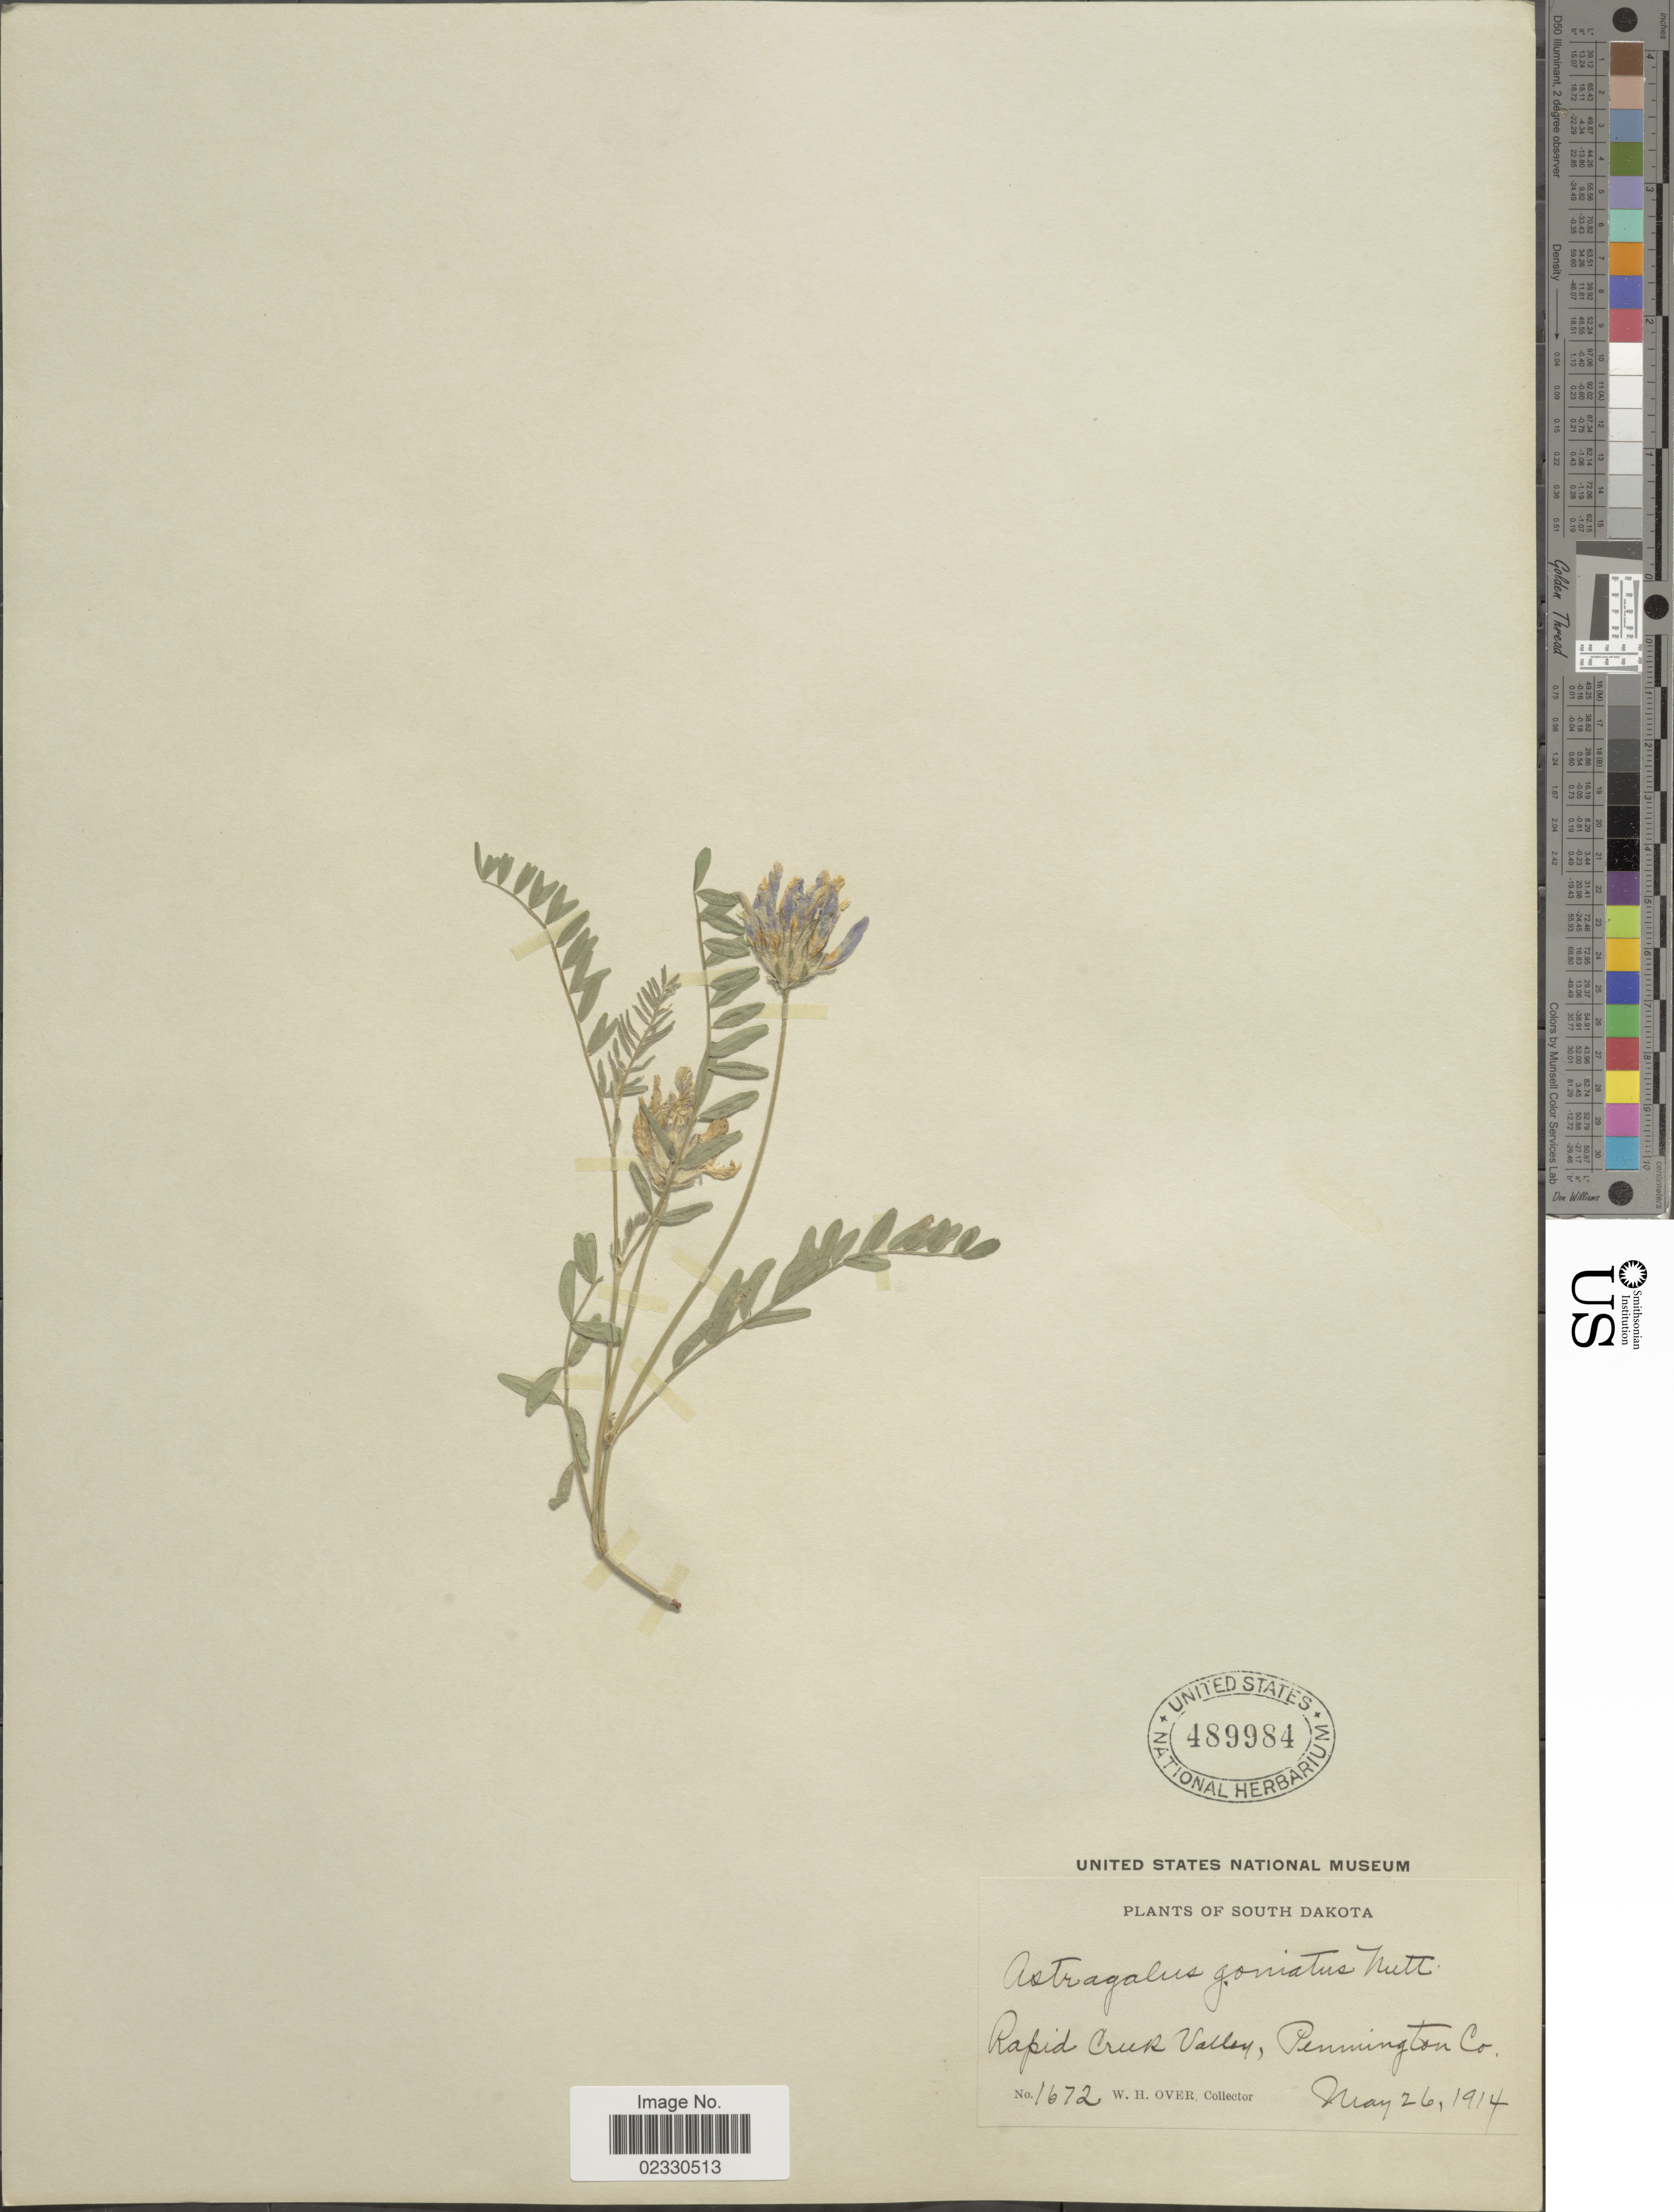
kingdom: Plantae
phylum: Tracheophyta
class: Magnoliopsida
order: Fabales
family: Fabaceae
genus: Astragalus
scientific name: Astragalus dasyglottis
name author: DC.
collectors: W. Over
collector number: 1672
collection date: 1914-05-26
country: United States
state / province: South Dakota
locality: Rapid Creek Valley, Pennington Co.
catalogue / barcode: US 489984